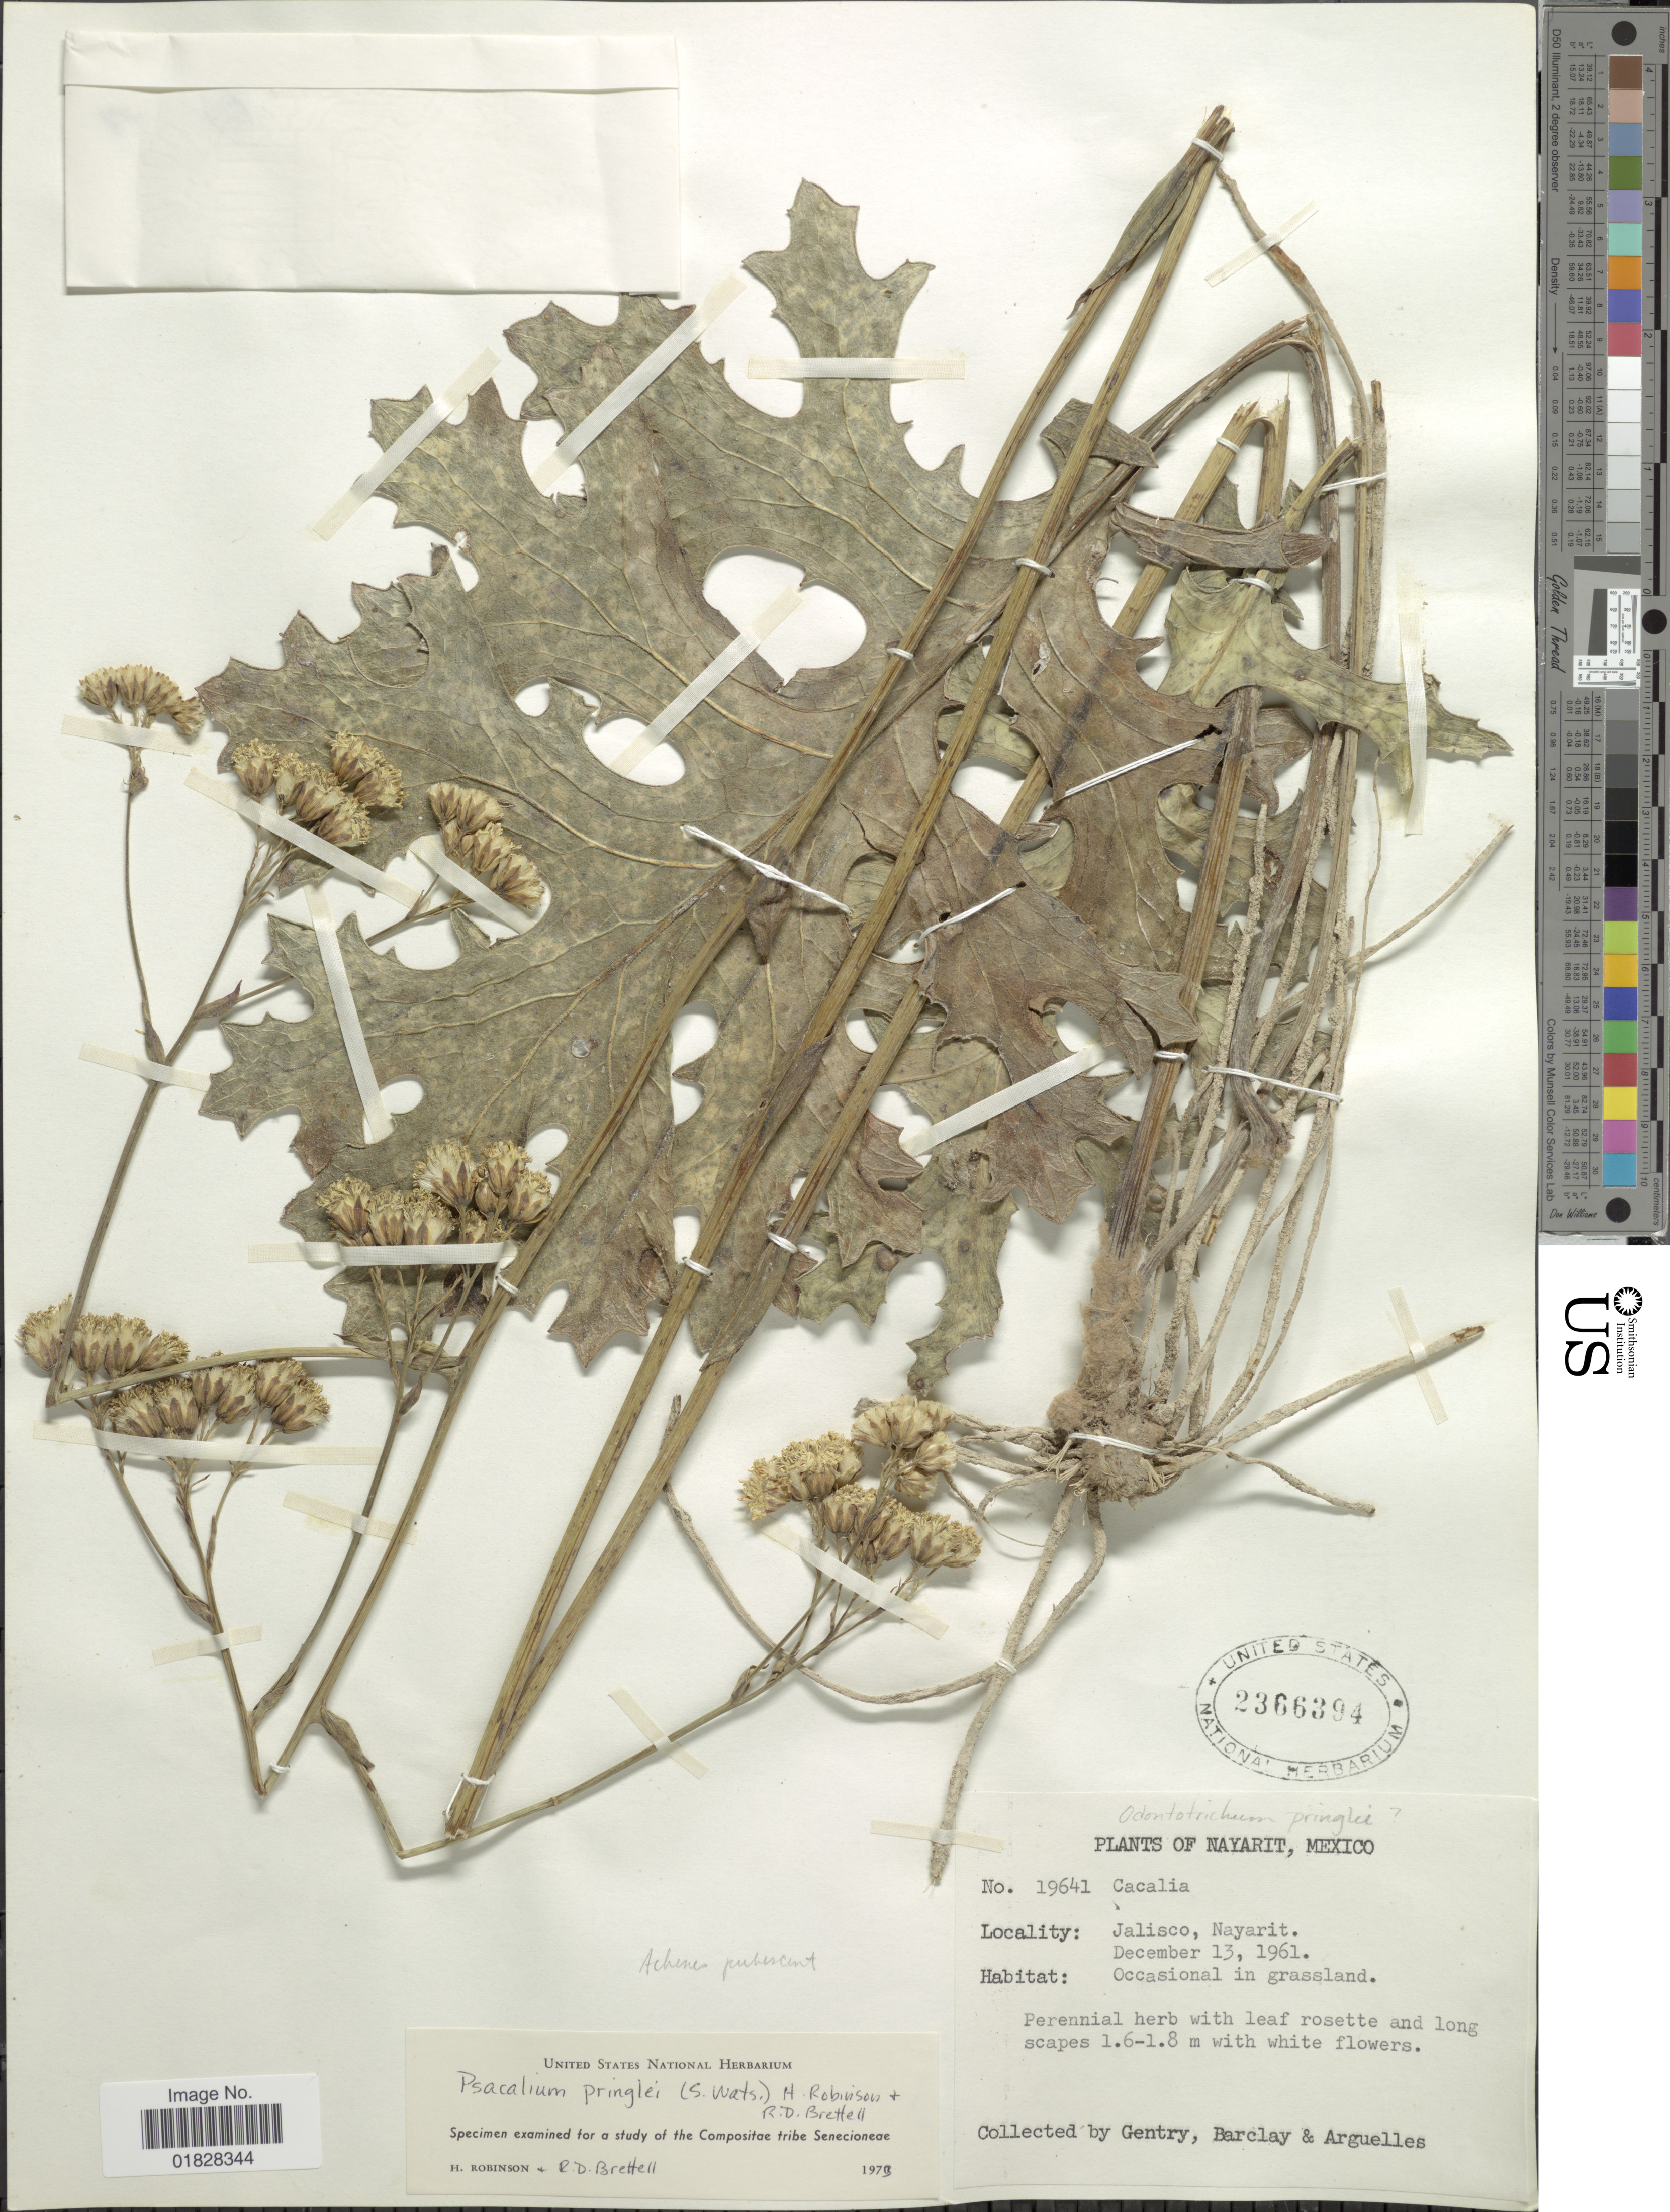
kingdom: Plantae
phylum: Tracheophyta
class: Magnoliopsida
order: Asterales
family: Asteraceae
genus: Psacalium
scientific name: Psacalium pringlei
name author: (S. Watson) H. Rob. & Brettell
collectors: Gentry, --, -- Barclay & Arguelles, --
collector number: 19641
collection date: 1961-12-13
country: Mexico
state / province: Jalisco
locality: Jalisco, Nayarit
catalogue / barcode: US 2366394